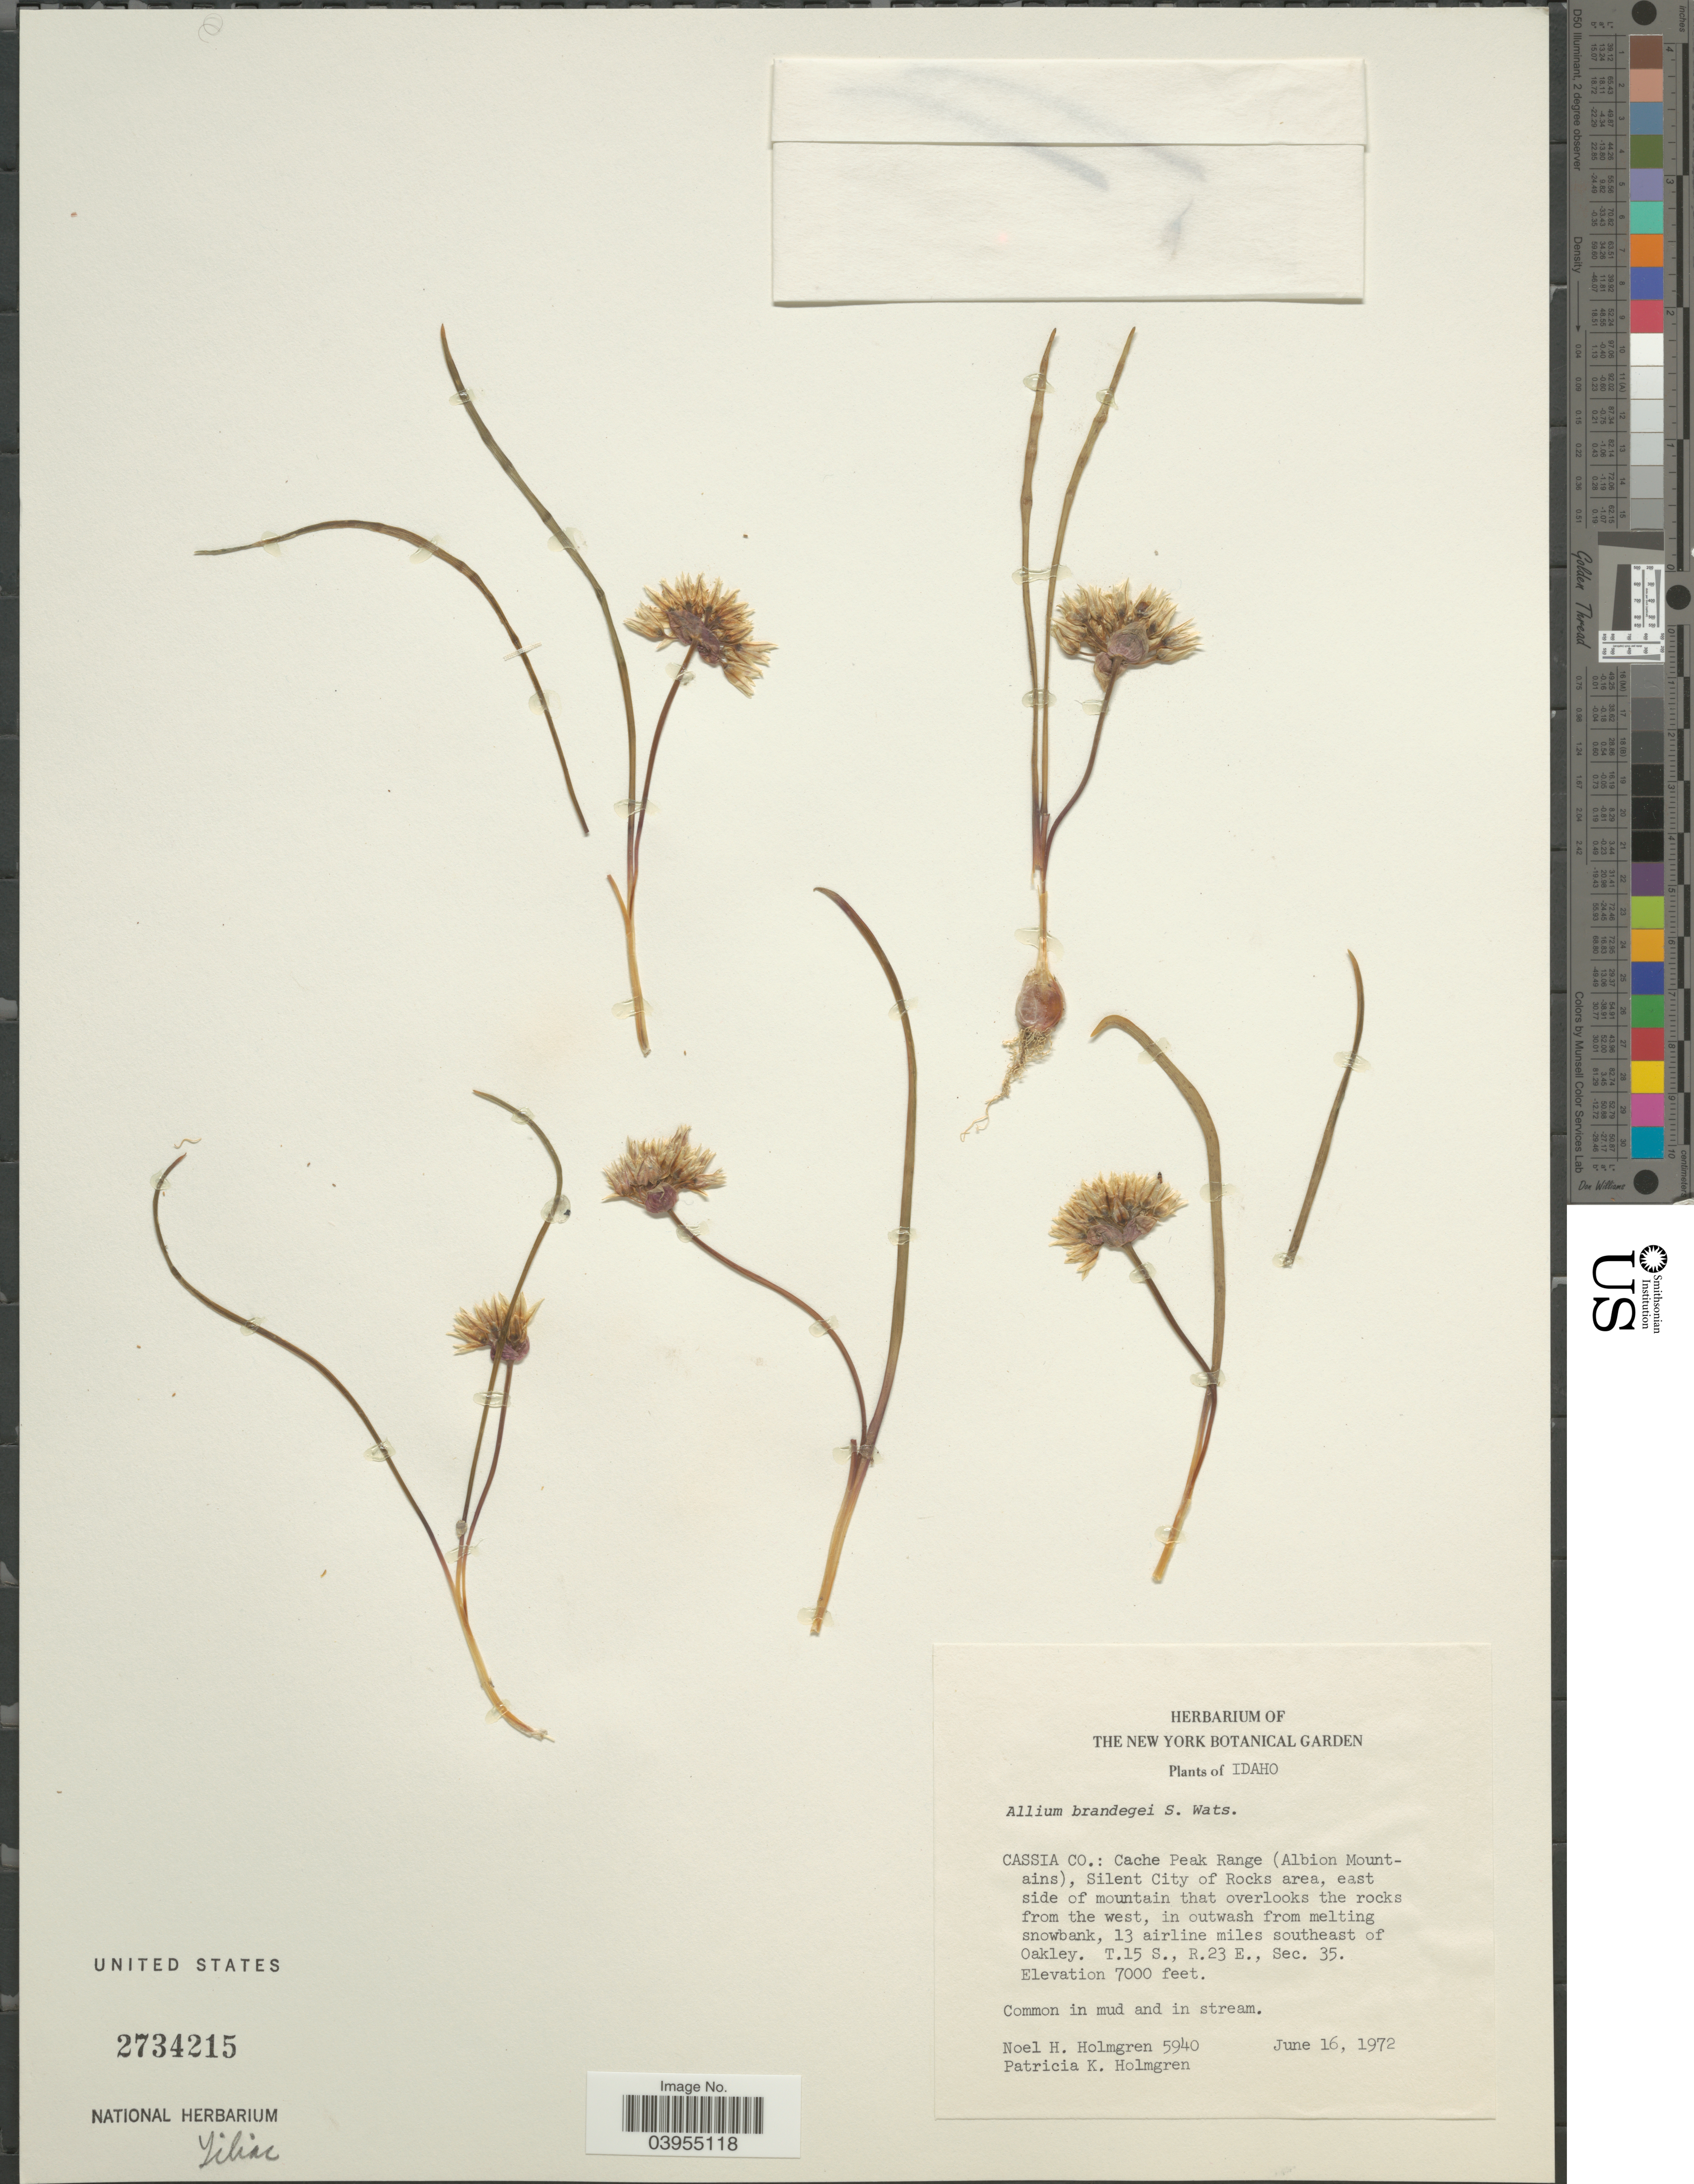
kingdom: Plantae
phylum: Tracheophyta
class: Liliopsida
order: Asparagales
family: Amaryllidaceae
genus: Allium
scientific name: Allium brandegeei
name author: S. Watson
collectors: N. H. Holmgren & P. K. Holmgren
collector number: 5940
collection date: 1972-06-16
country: United States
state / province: Idaho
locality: Cassia Co.: Cache Peak Range (Albion Mountains), Silent City of Rocks area, east side of mountain that overlooks the rocks from the west, in outwash from melting snowbank, 13 airline miles southeast of Oakley. T.15 S., R.23 E., Sec. 35.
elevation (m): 2134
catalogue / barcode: US 2734215